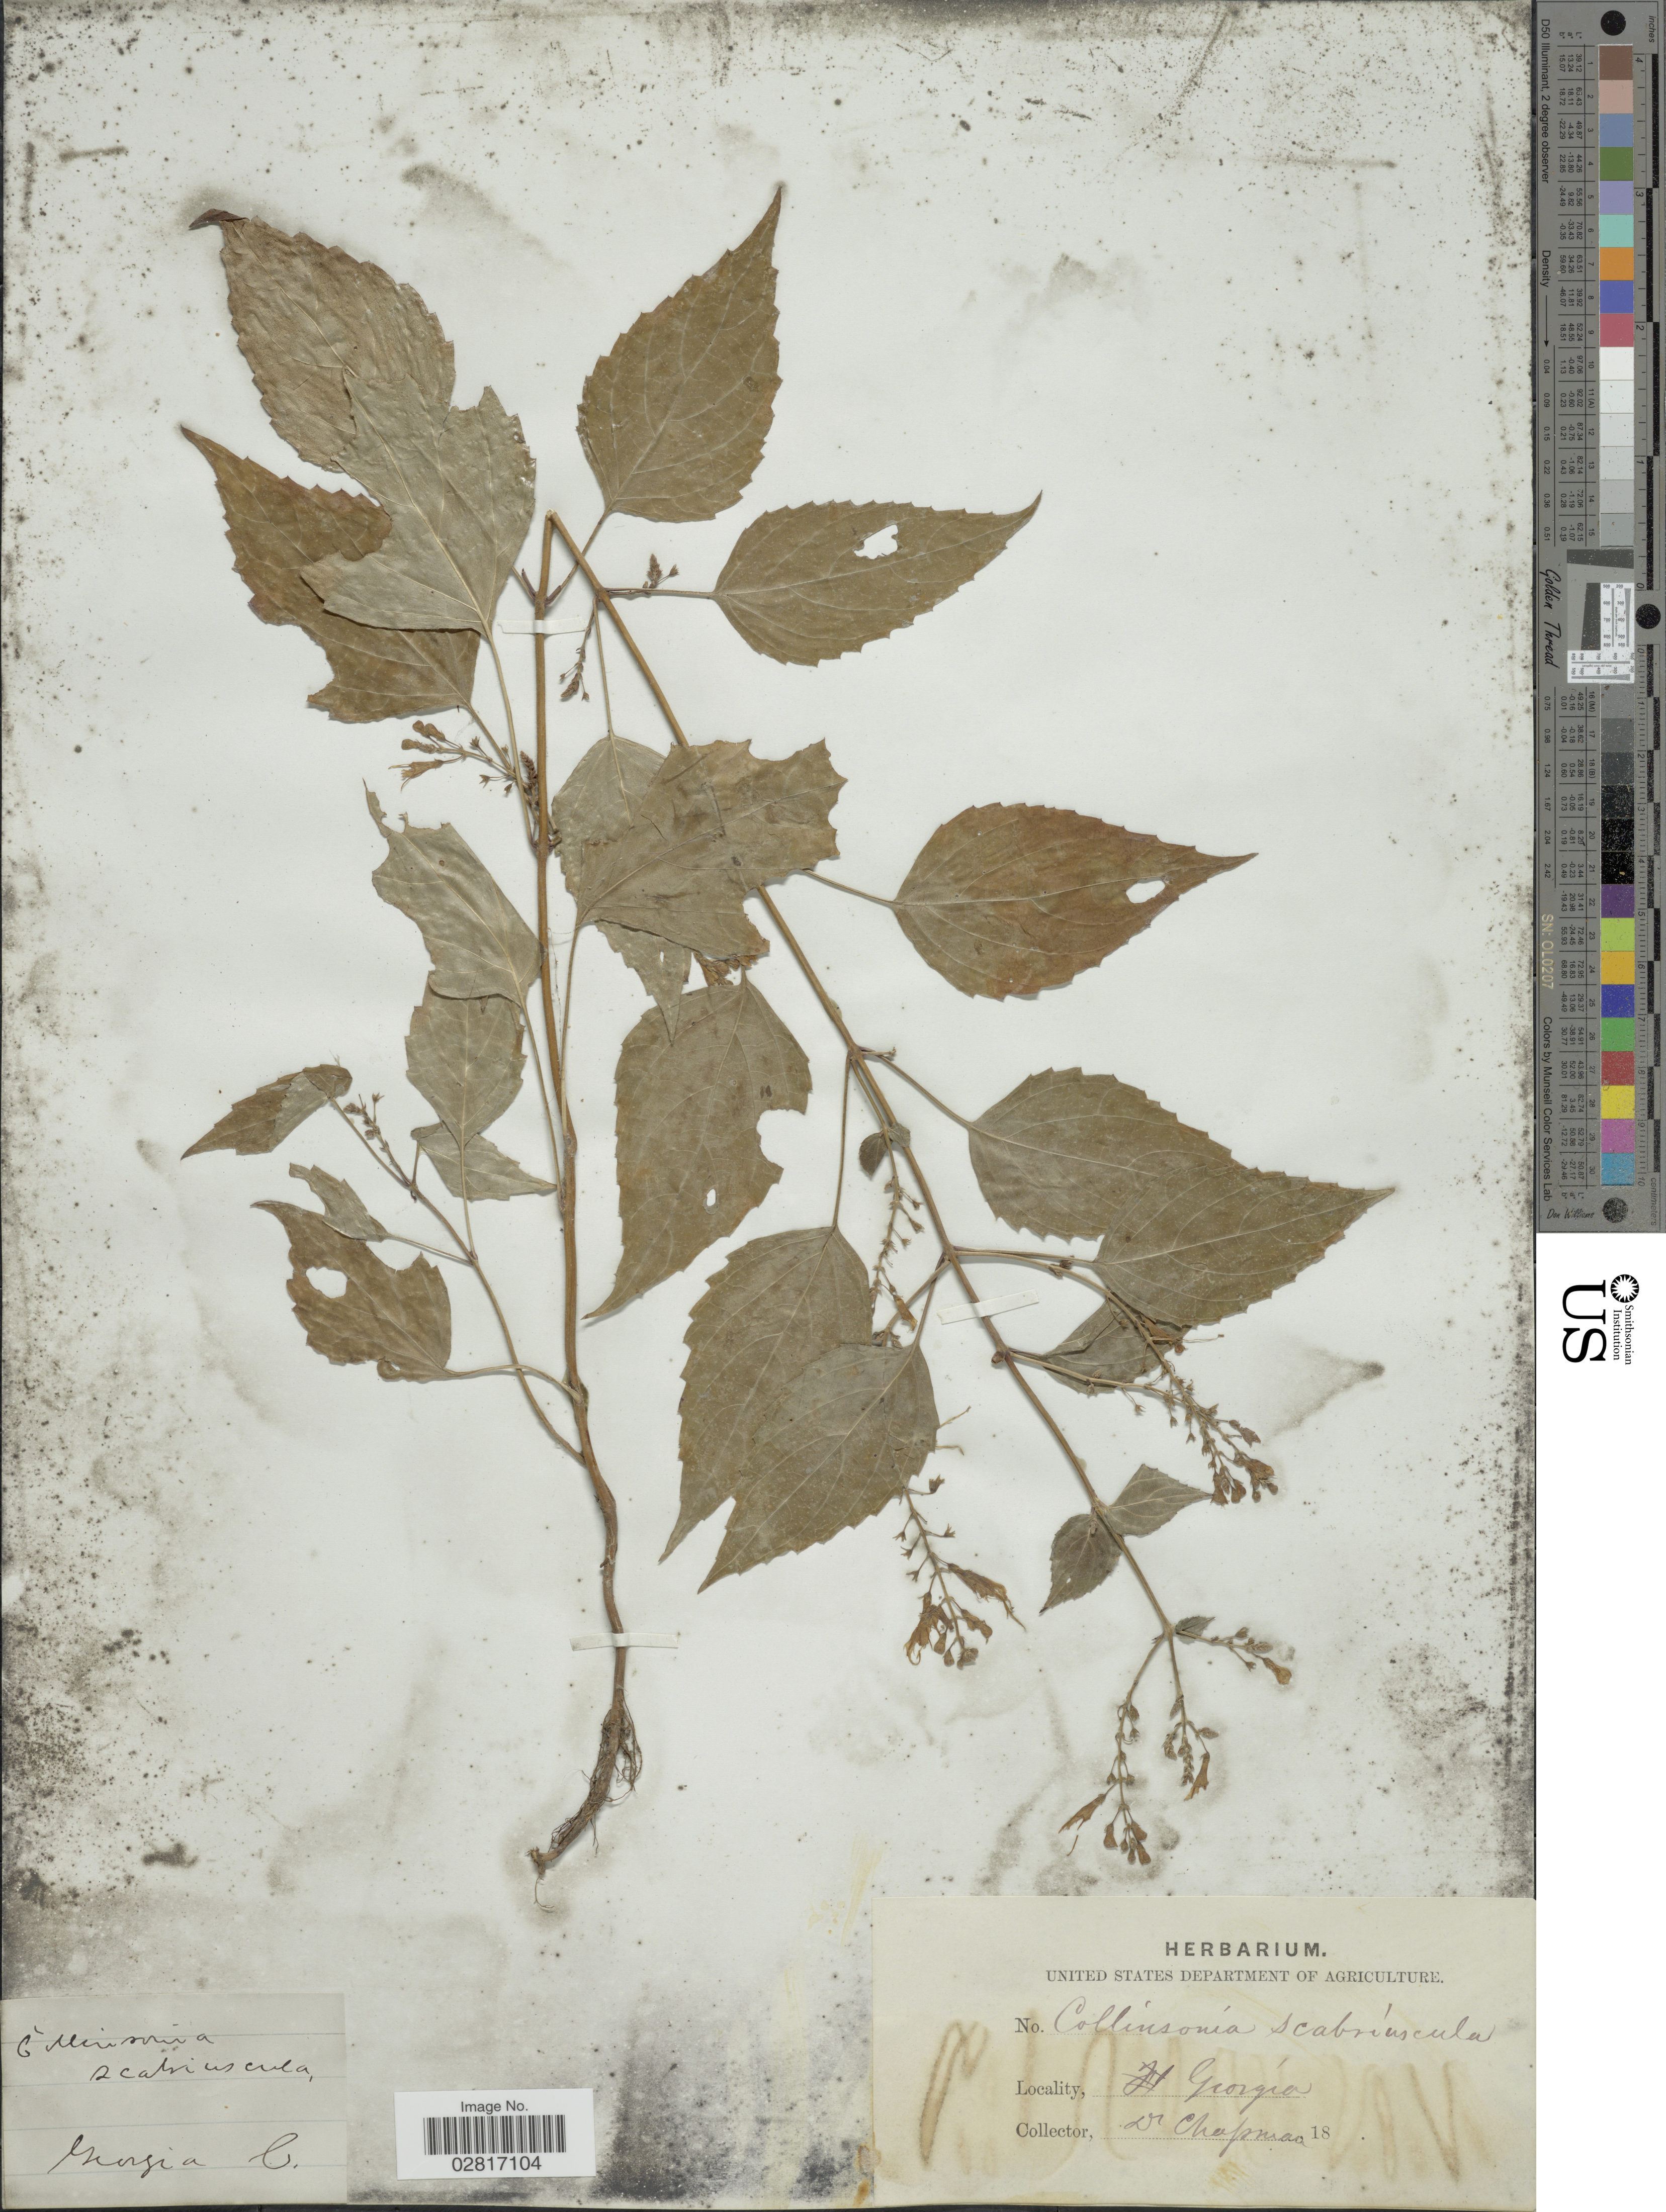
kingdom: Plantae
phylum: Tracheophyta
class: Magnoliopsida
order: Lamiales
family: Lamiaceae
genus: Collinsonia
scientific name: Collinsonia canadensis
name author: L.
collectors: A. Chapman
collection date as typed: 18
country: United States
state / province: Georgia